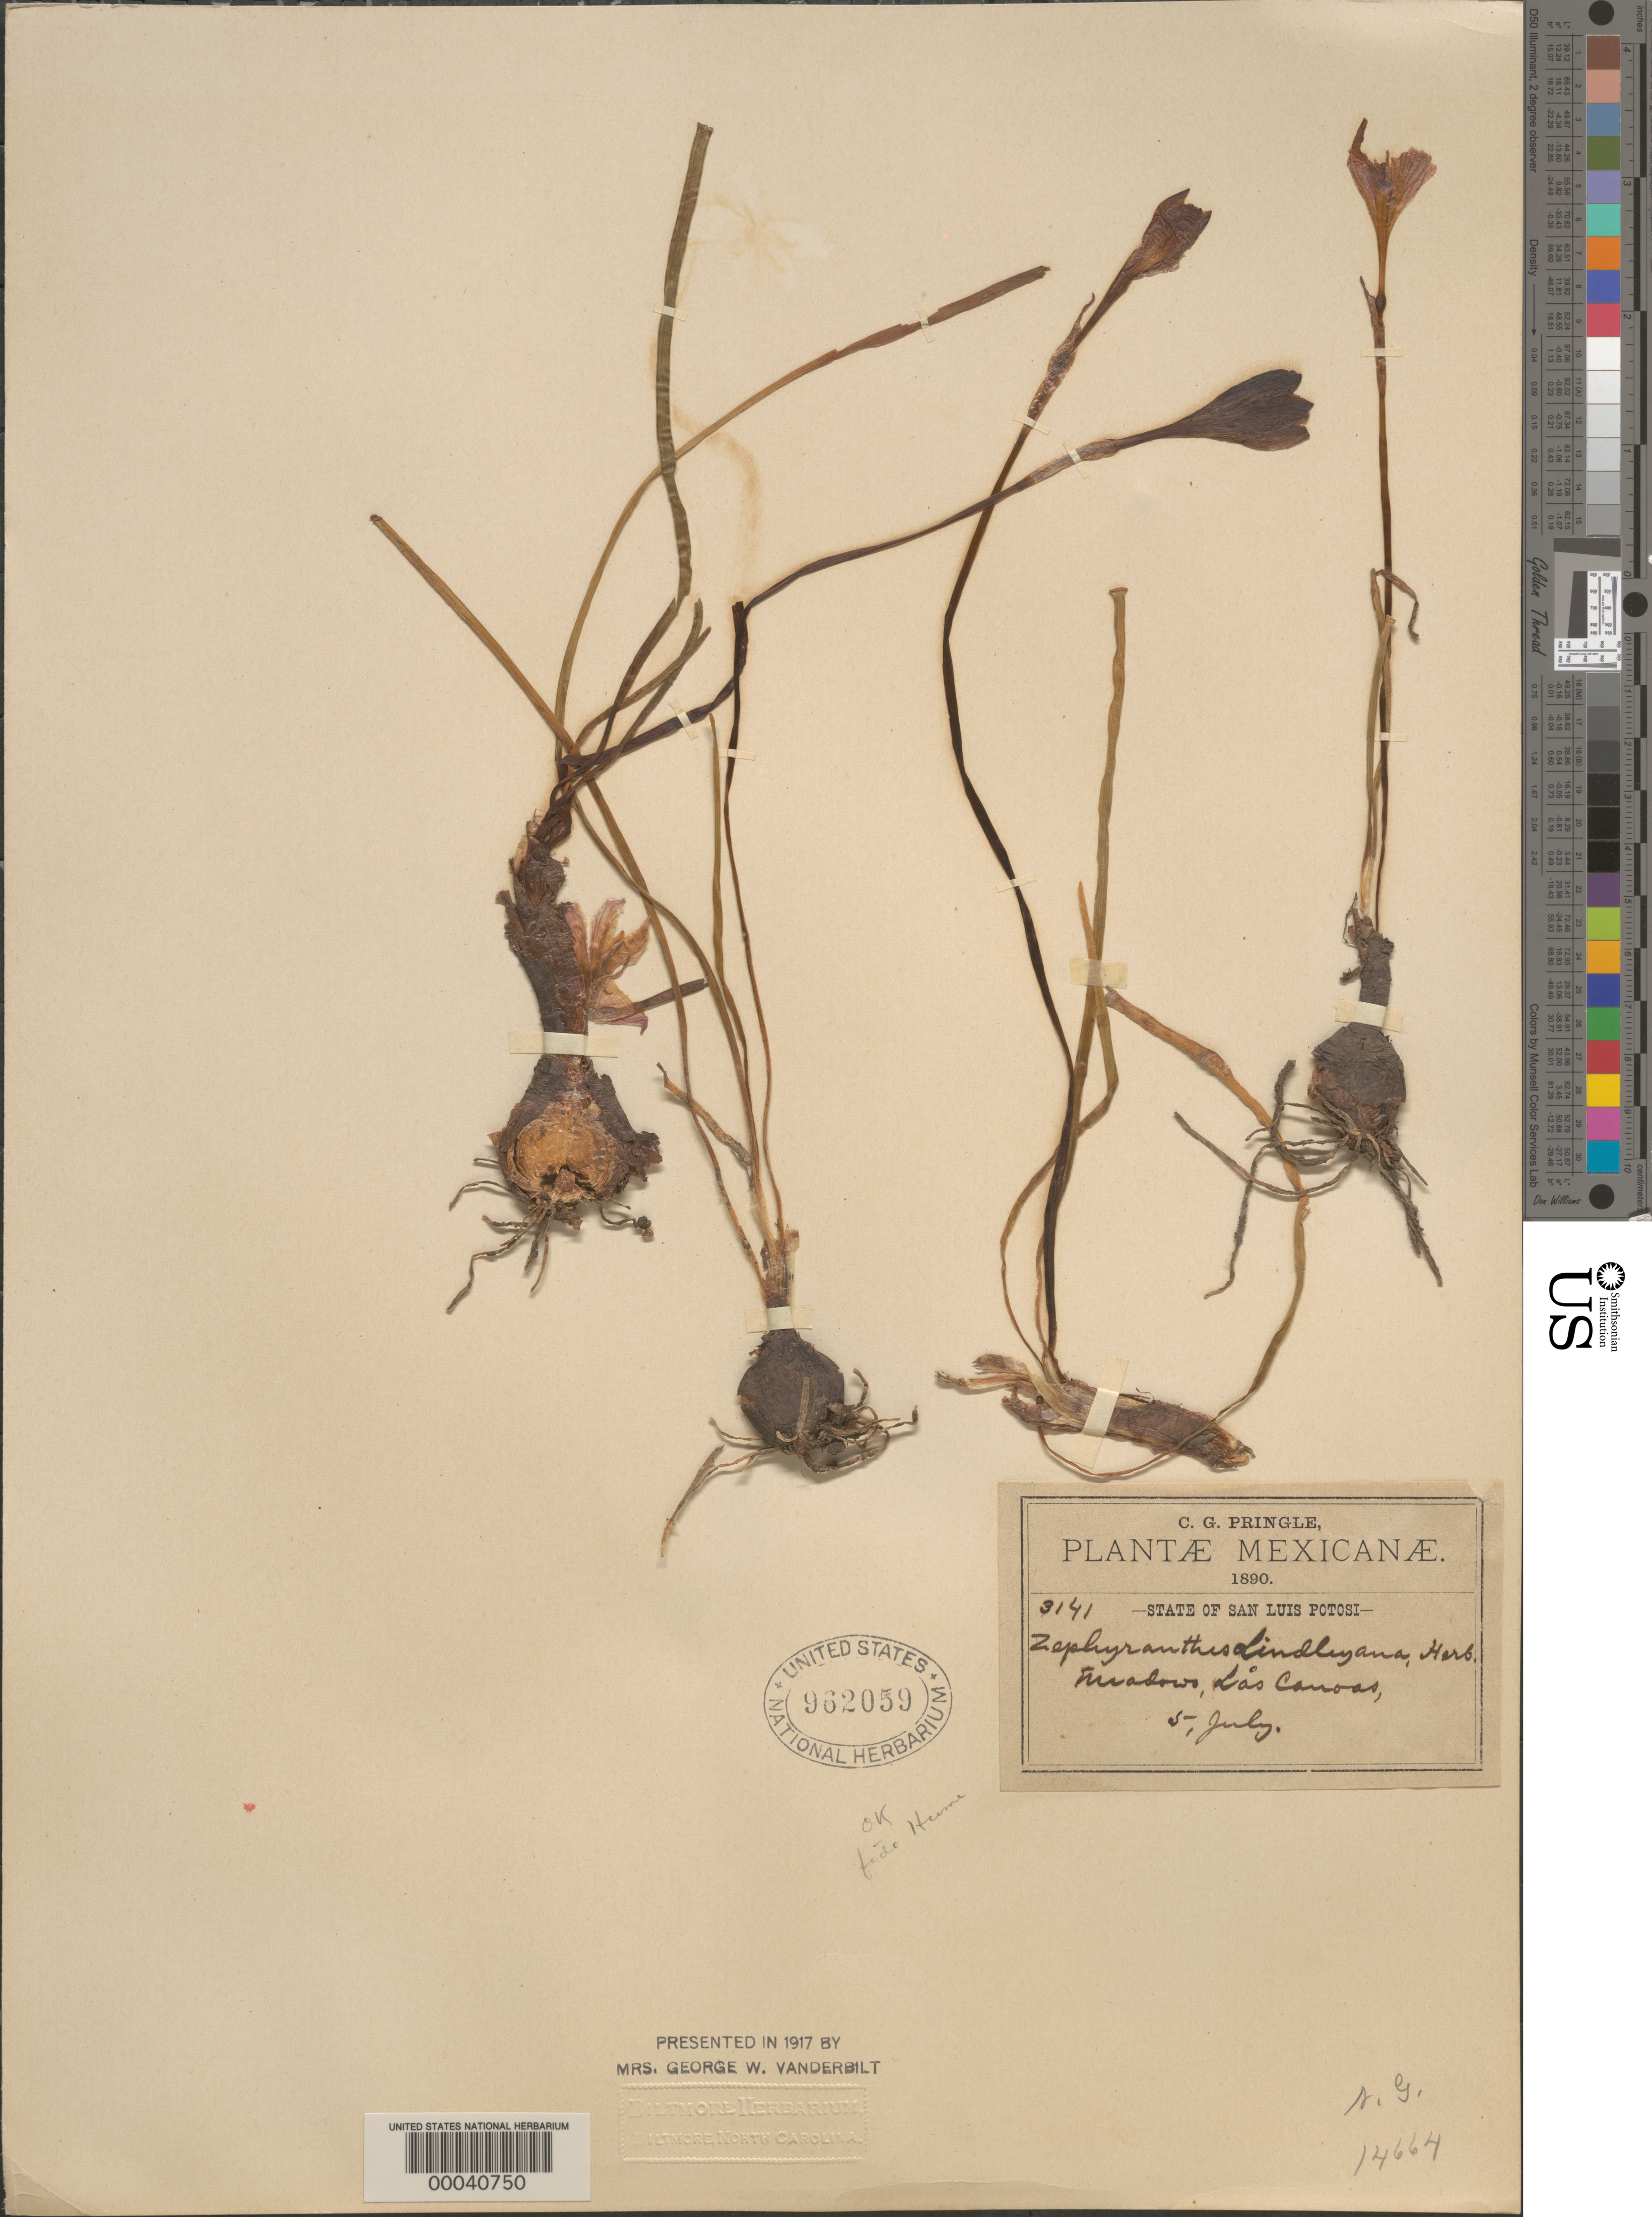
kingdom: Plantae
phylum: Tracheophyta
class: Liliopsida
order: Asparagales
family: Amaryllidaceae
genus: Zephyranthes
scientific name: Zephyranthes lindleyana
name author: Herb.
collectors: C. G. Pringle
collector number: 3141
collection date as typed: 05 Jul 1890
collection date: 1890-07-05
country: Mexico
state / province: San Luis Potosí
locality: Las canoas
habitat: Meadows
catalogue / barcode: US 962059